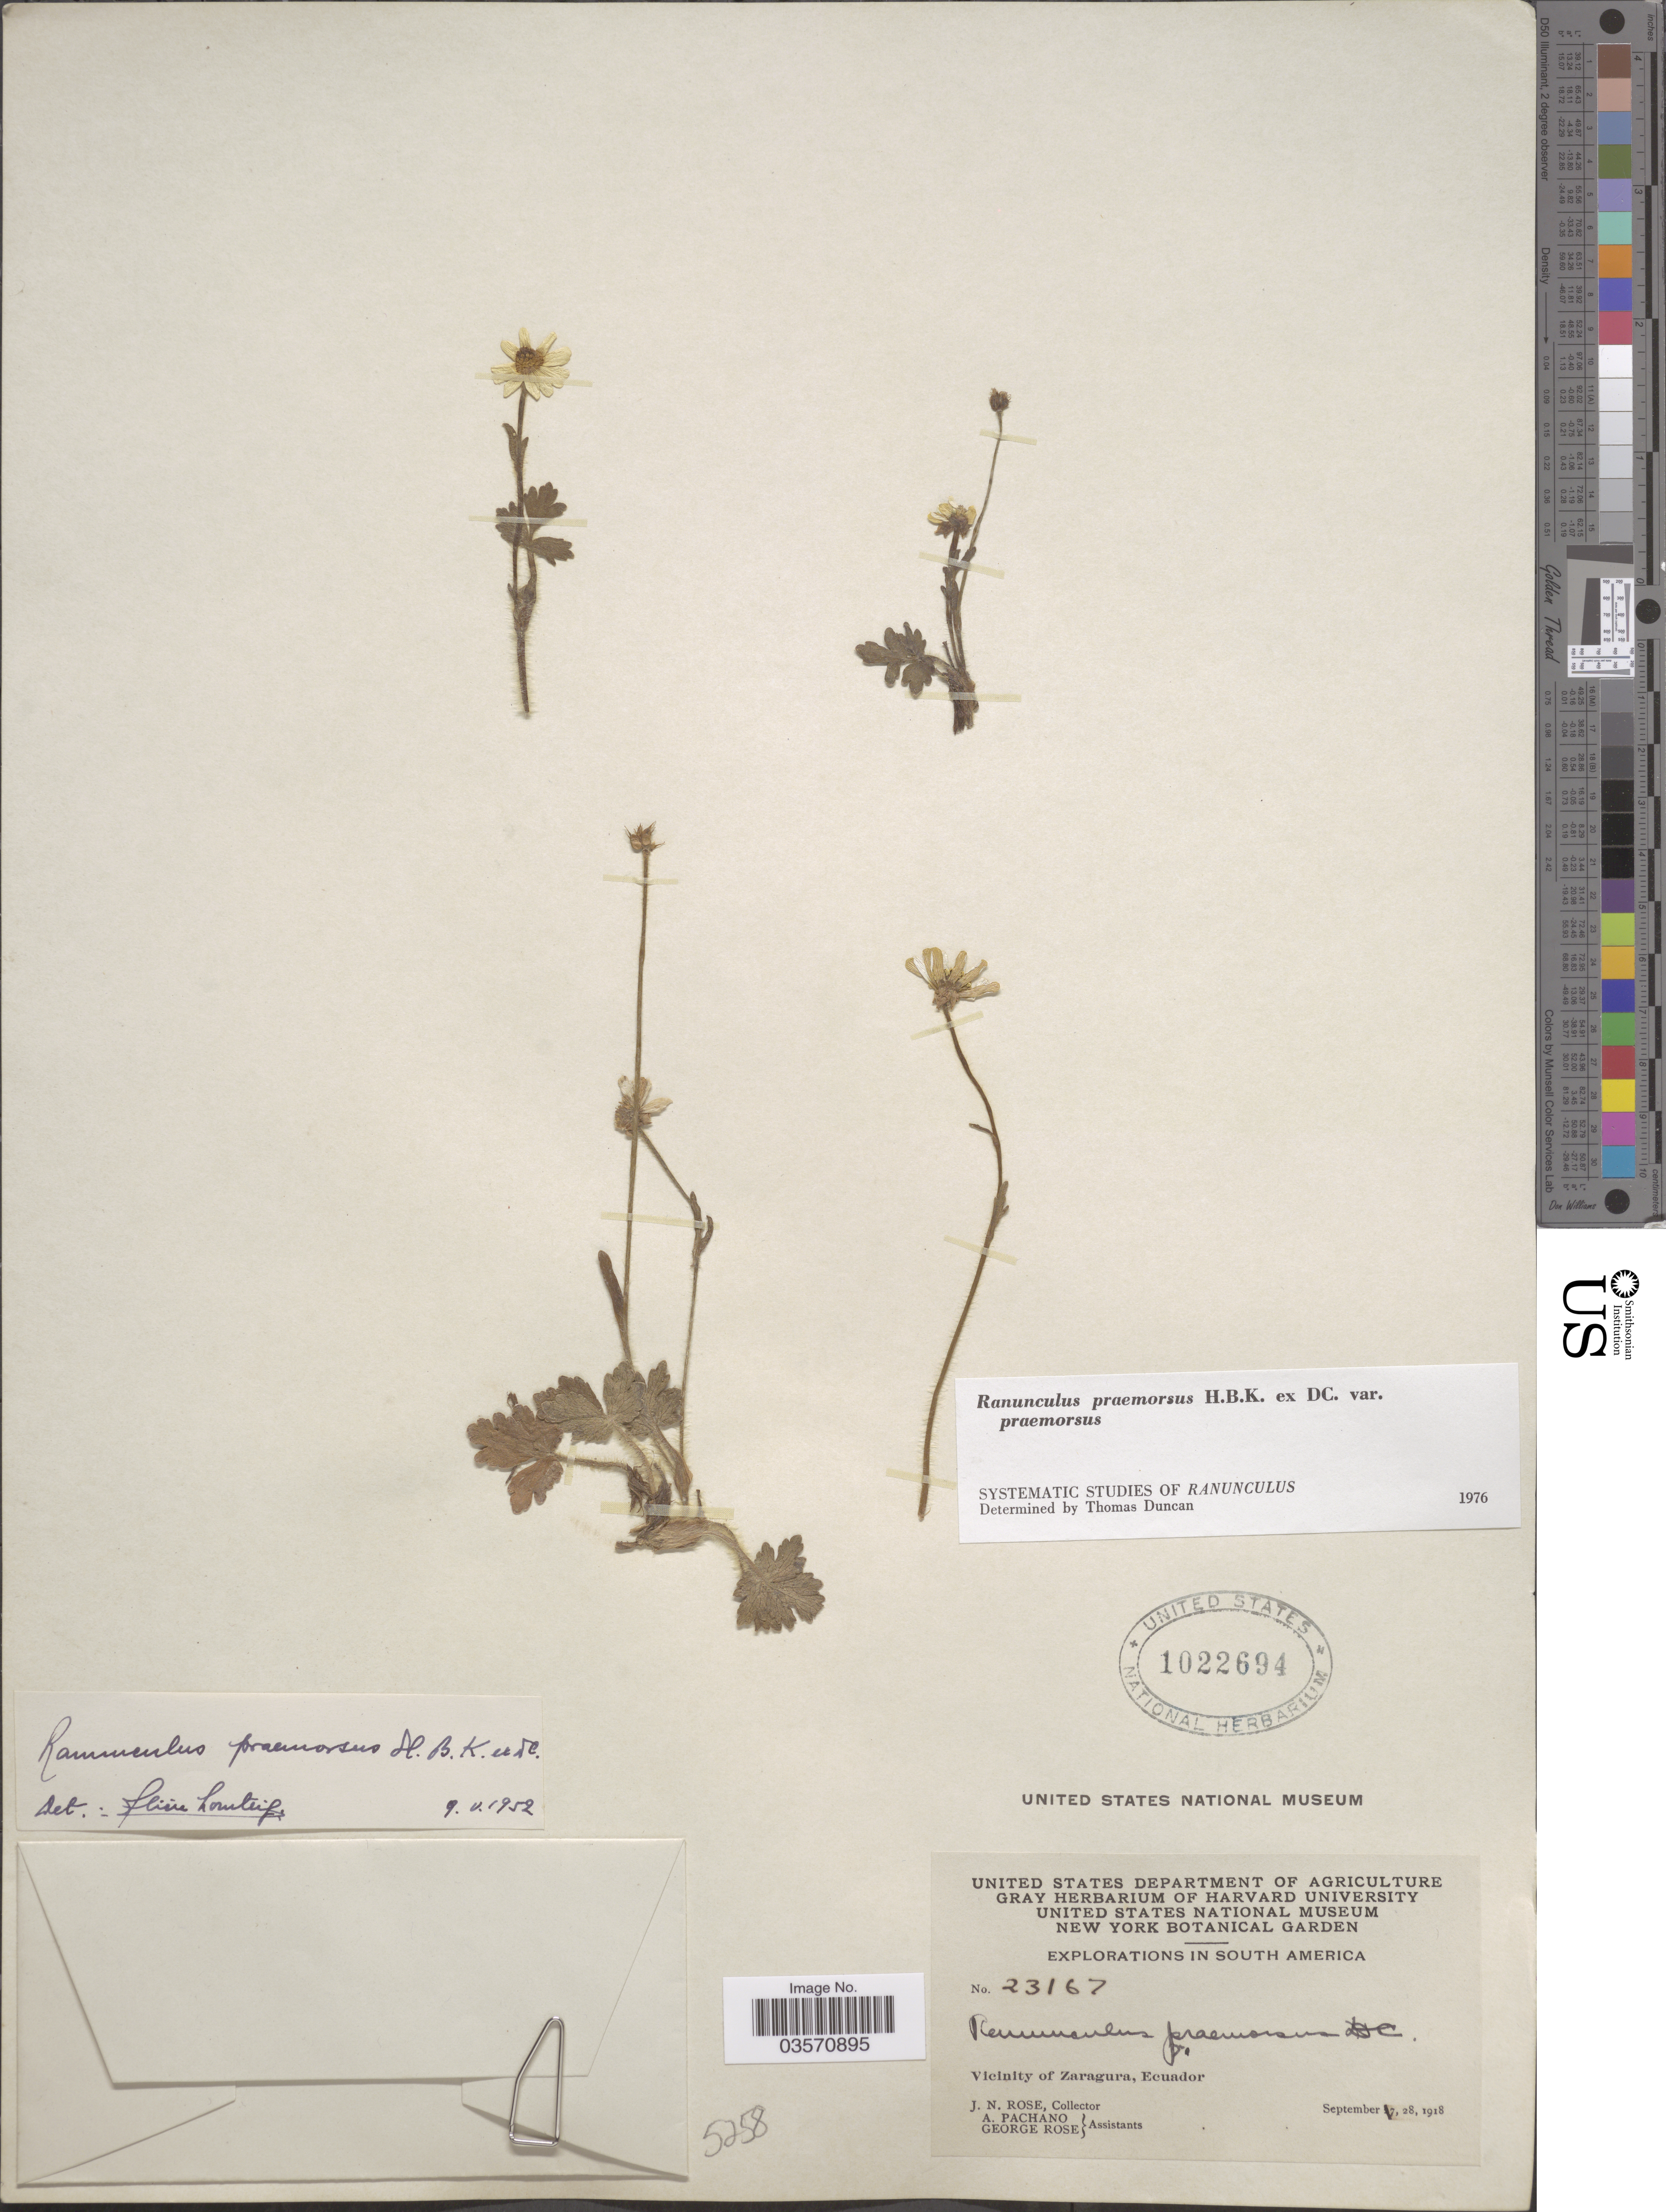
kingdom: Plantae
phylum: Tracheophyta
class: Magnoliopsida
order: Ranunculales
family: Ranunculaceae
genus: Ranunculus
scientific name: Ranunculus praemorsus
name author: Kunth ex DC.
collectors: J. N. Rose, A. Pachano & G. Rose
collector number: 23167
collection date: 1918-09-28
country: Ecuador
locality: South America. Vicinity of Zaragura.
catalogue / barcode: US 1022694